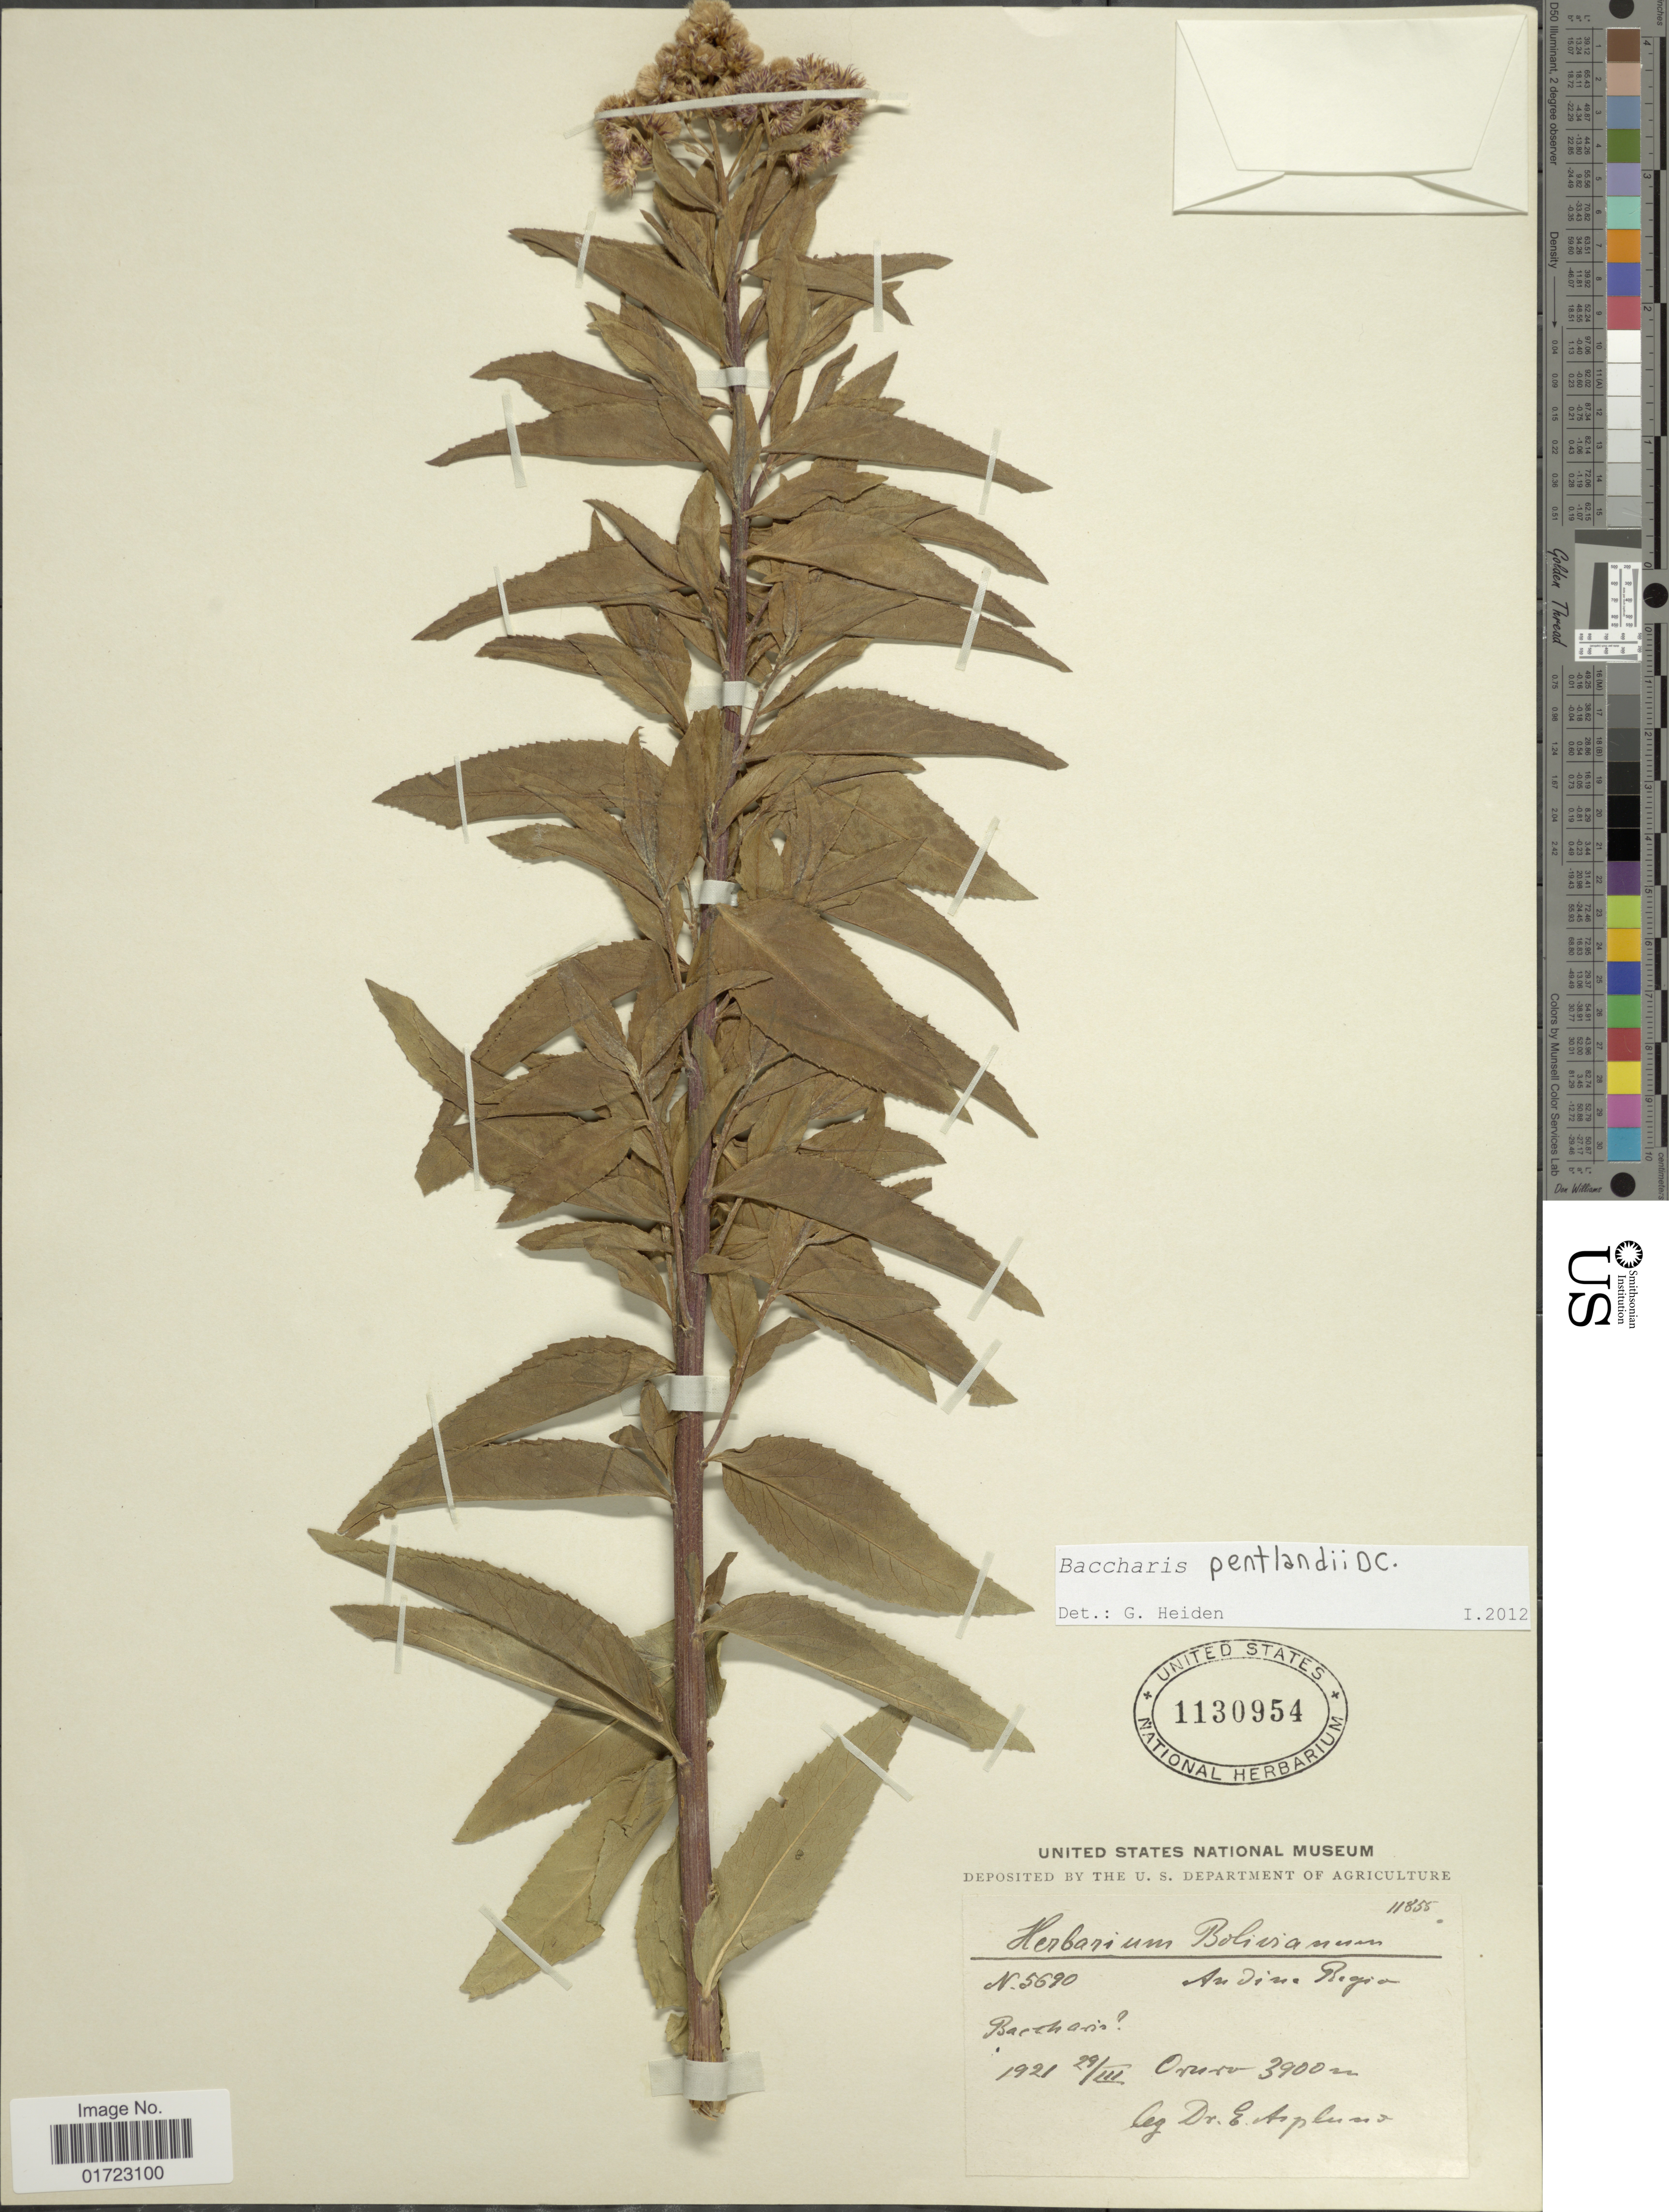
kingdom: Plantae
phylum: Tracheophyta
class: Magnoliopsida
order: Asterales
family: Asteraceae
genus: Baccharis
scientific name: Baccharis pentlandii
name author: DC.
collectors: E. Asplund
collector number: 5690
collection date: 1921-03-29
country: Bolivia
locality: Andine Region. Oruro.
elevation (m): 3900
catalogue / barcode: US 1130954